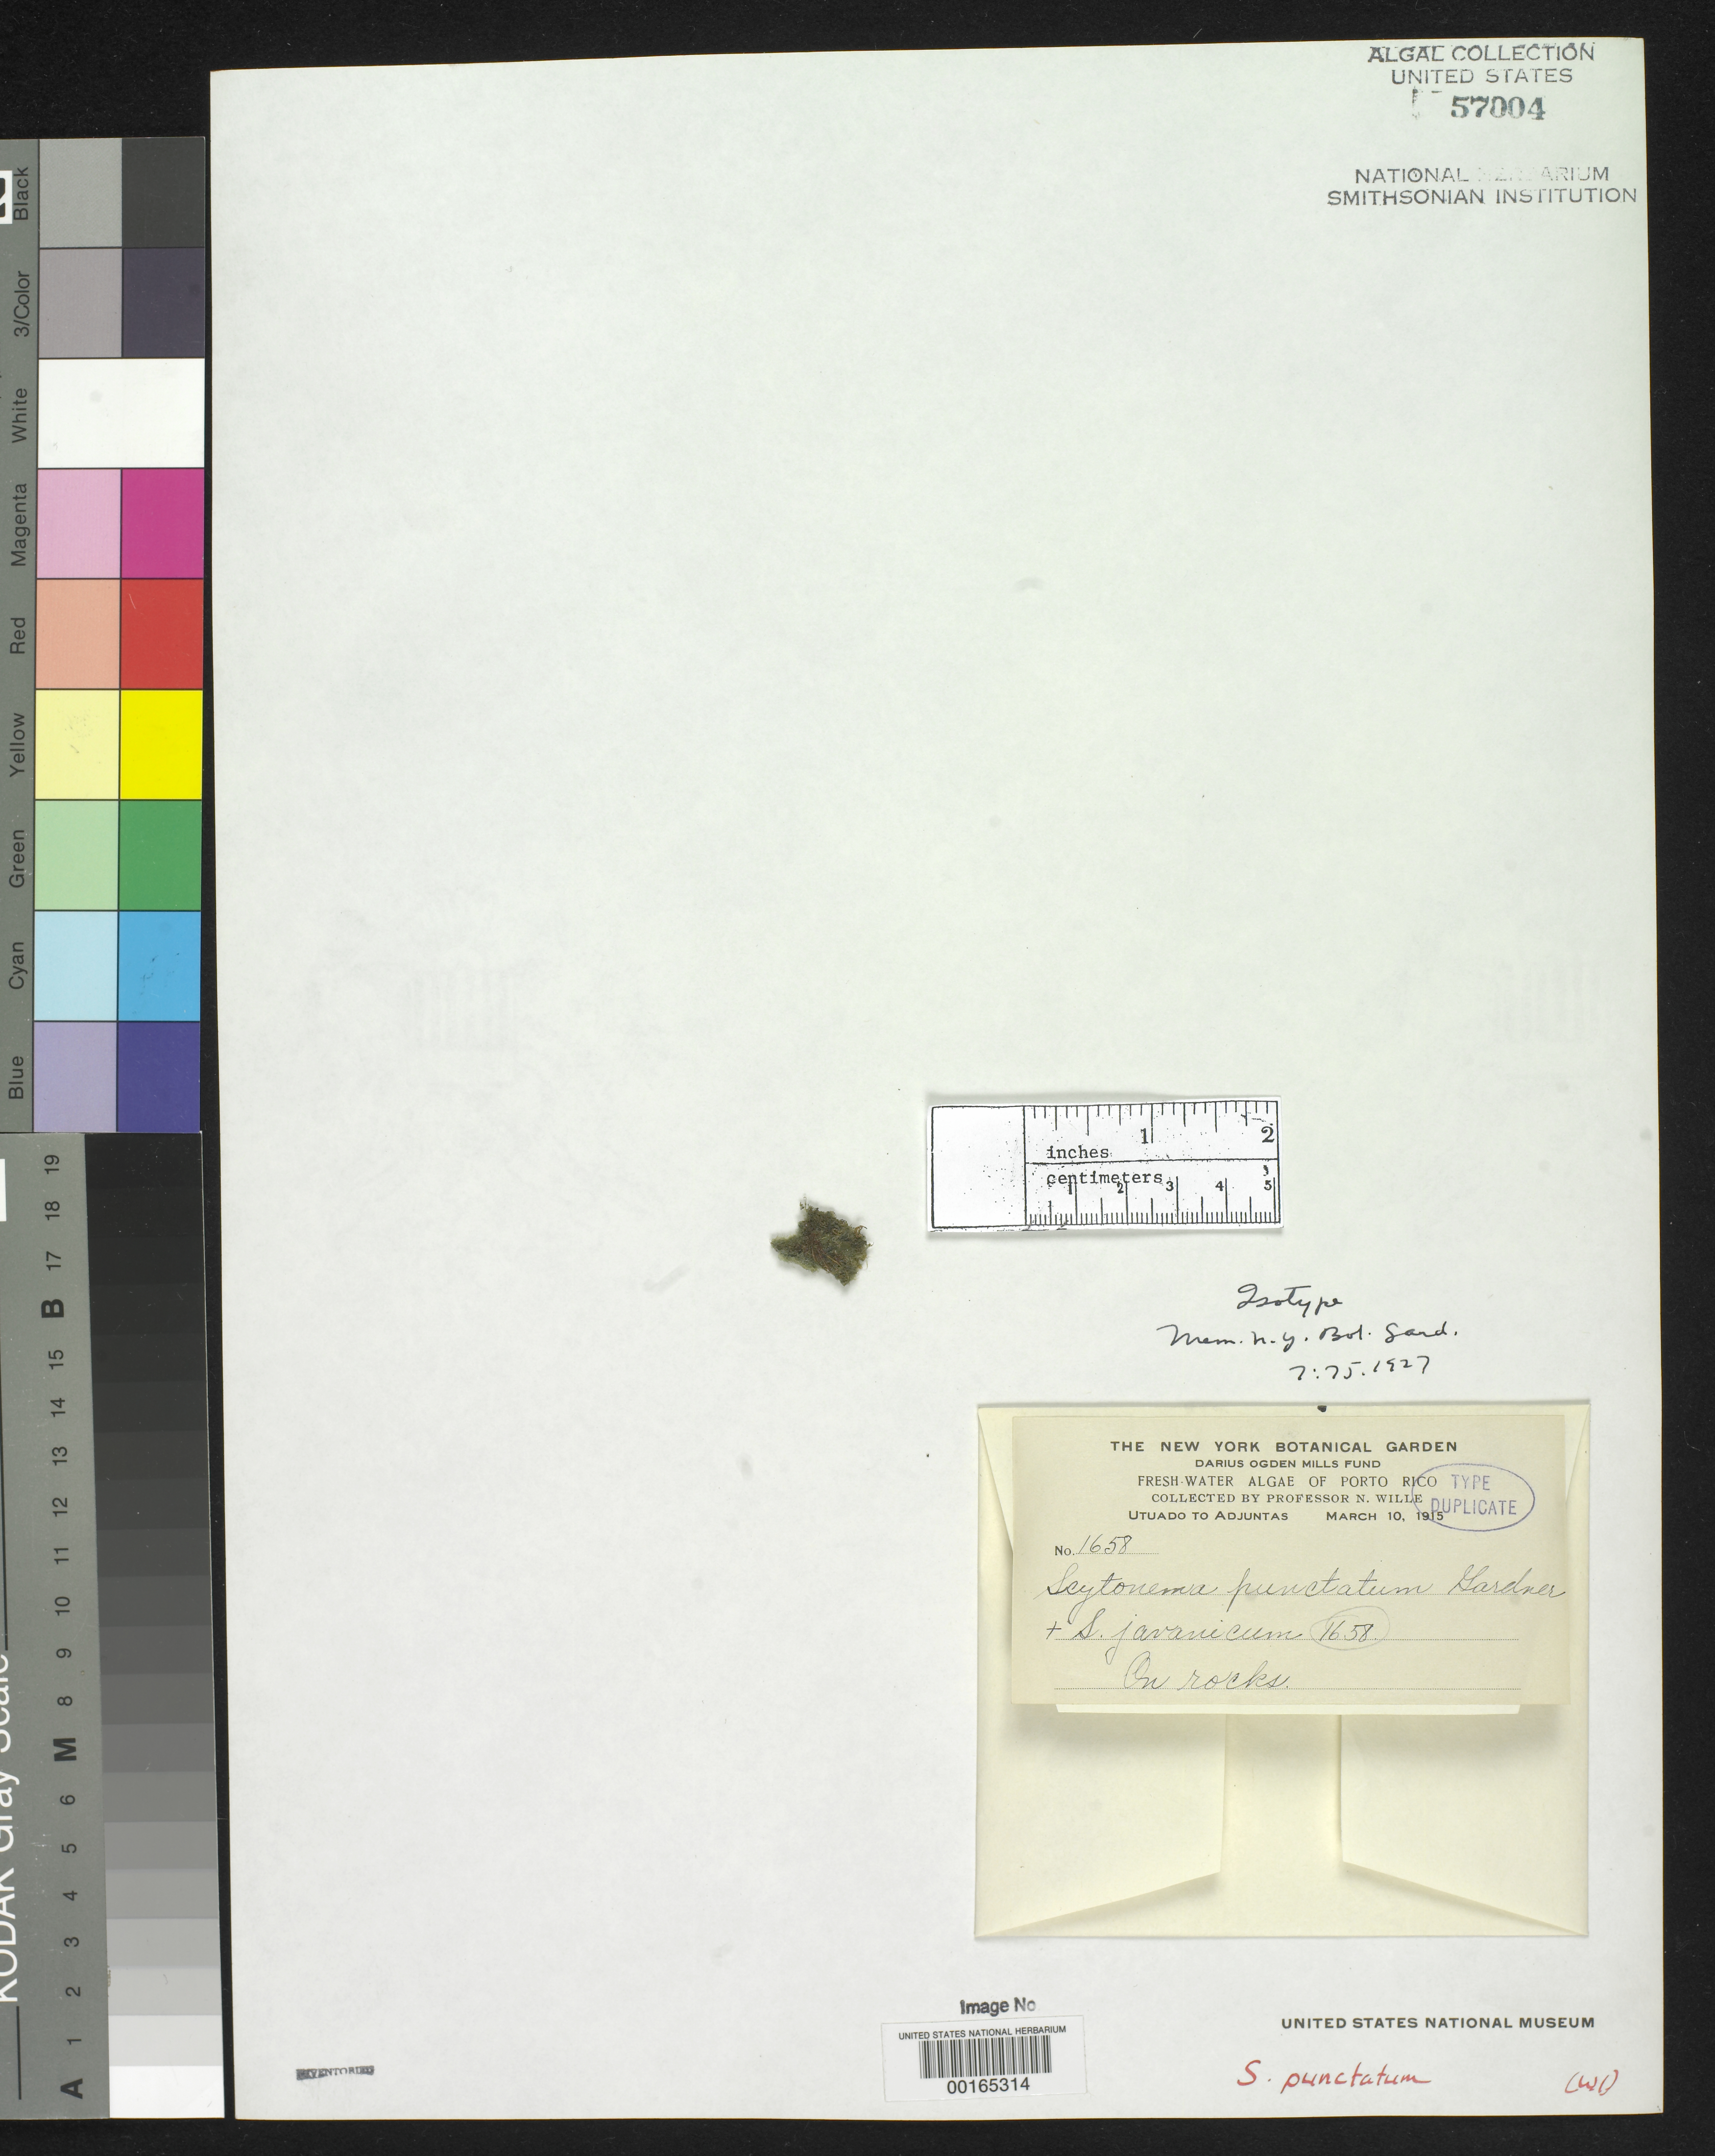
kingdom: Bacteria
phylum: Cyanobacteria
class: Cyanobacteriia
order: Cyanobacteriales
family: Scytonemataceae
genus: Scytonema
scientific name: Scytonema punctatum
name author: N.L. Gardner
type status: Isotype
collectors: N. Wille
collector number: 1658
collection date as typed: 10 Mar 1915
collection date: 1915-03-10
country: Puerto Rico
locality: Between Utuado and Adjuntas.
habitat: On rocks.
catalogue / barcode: US 57004